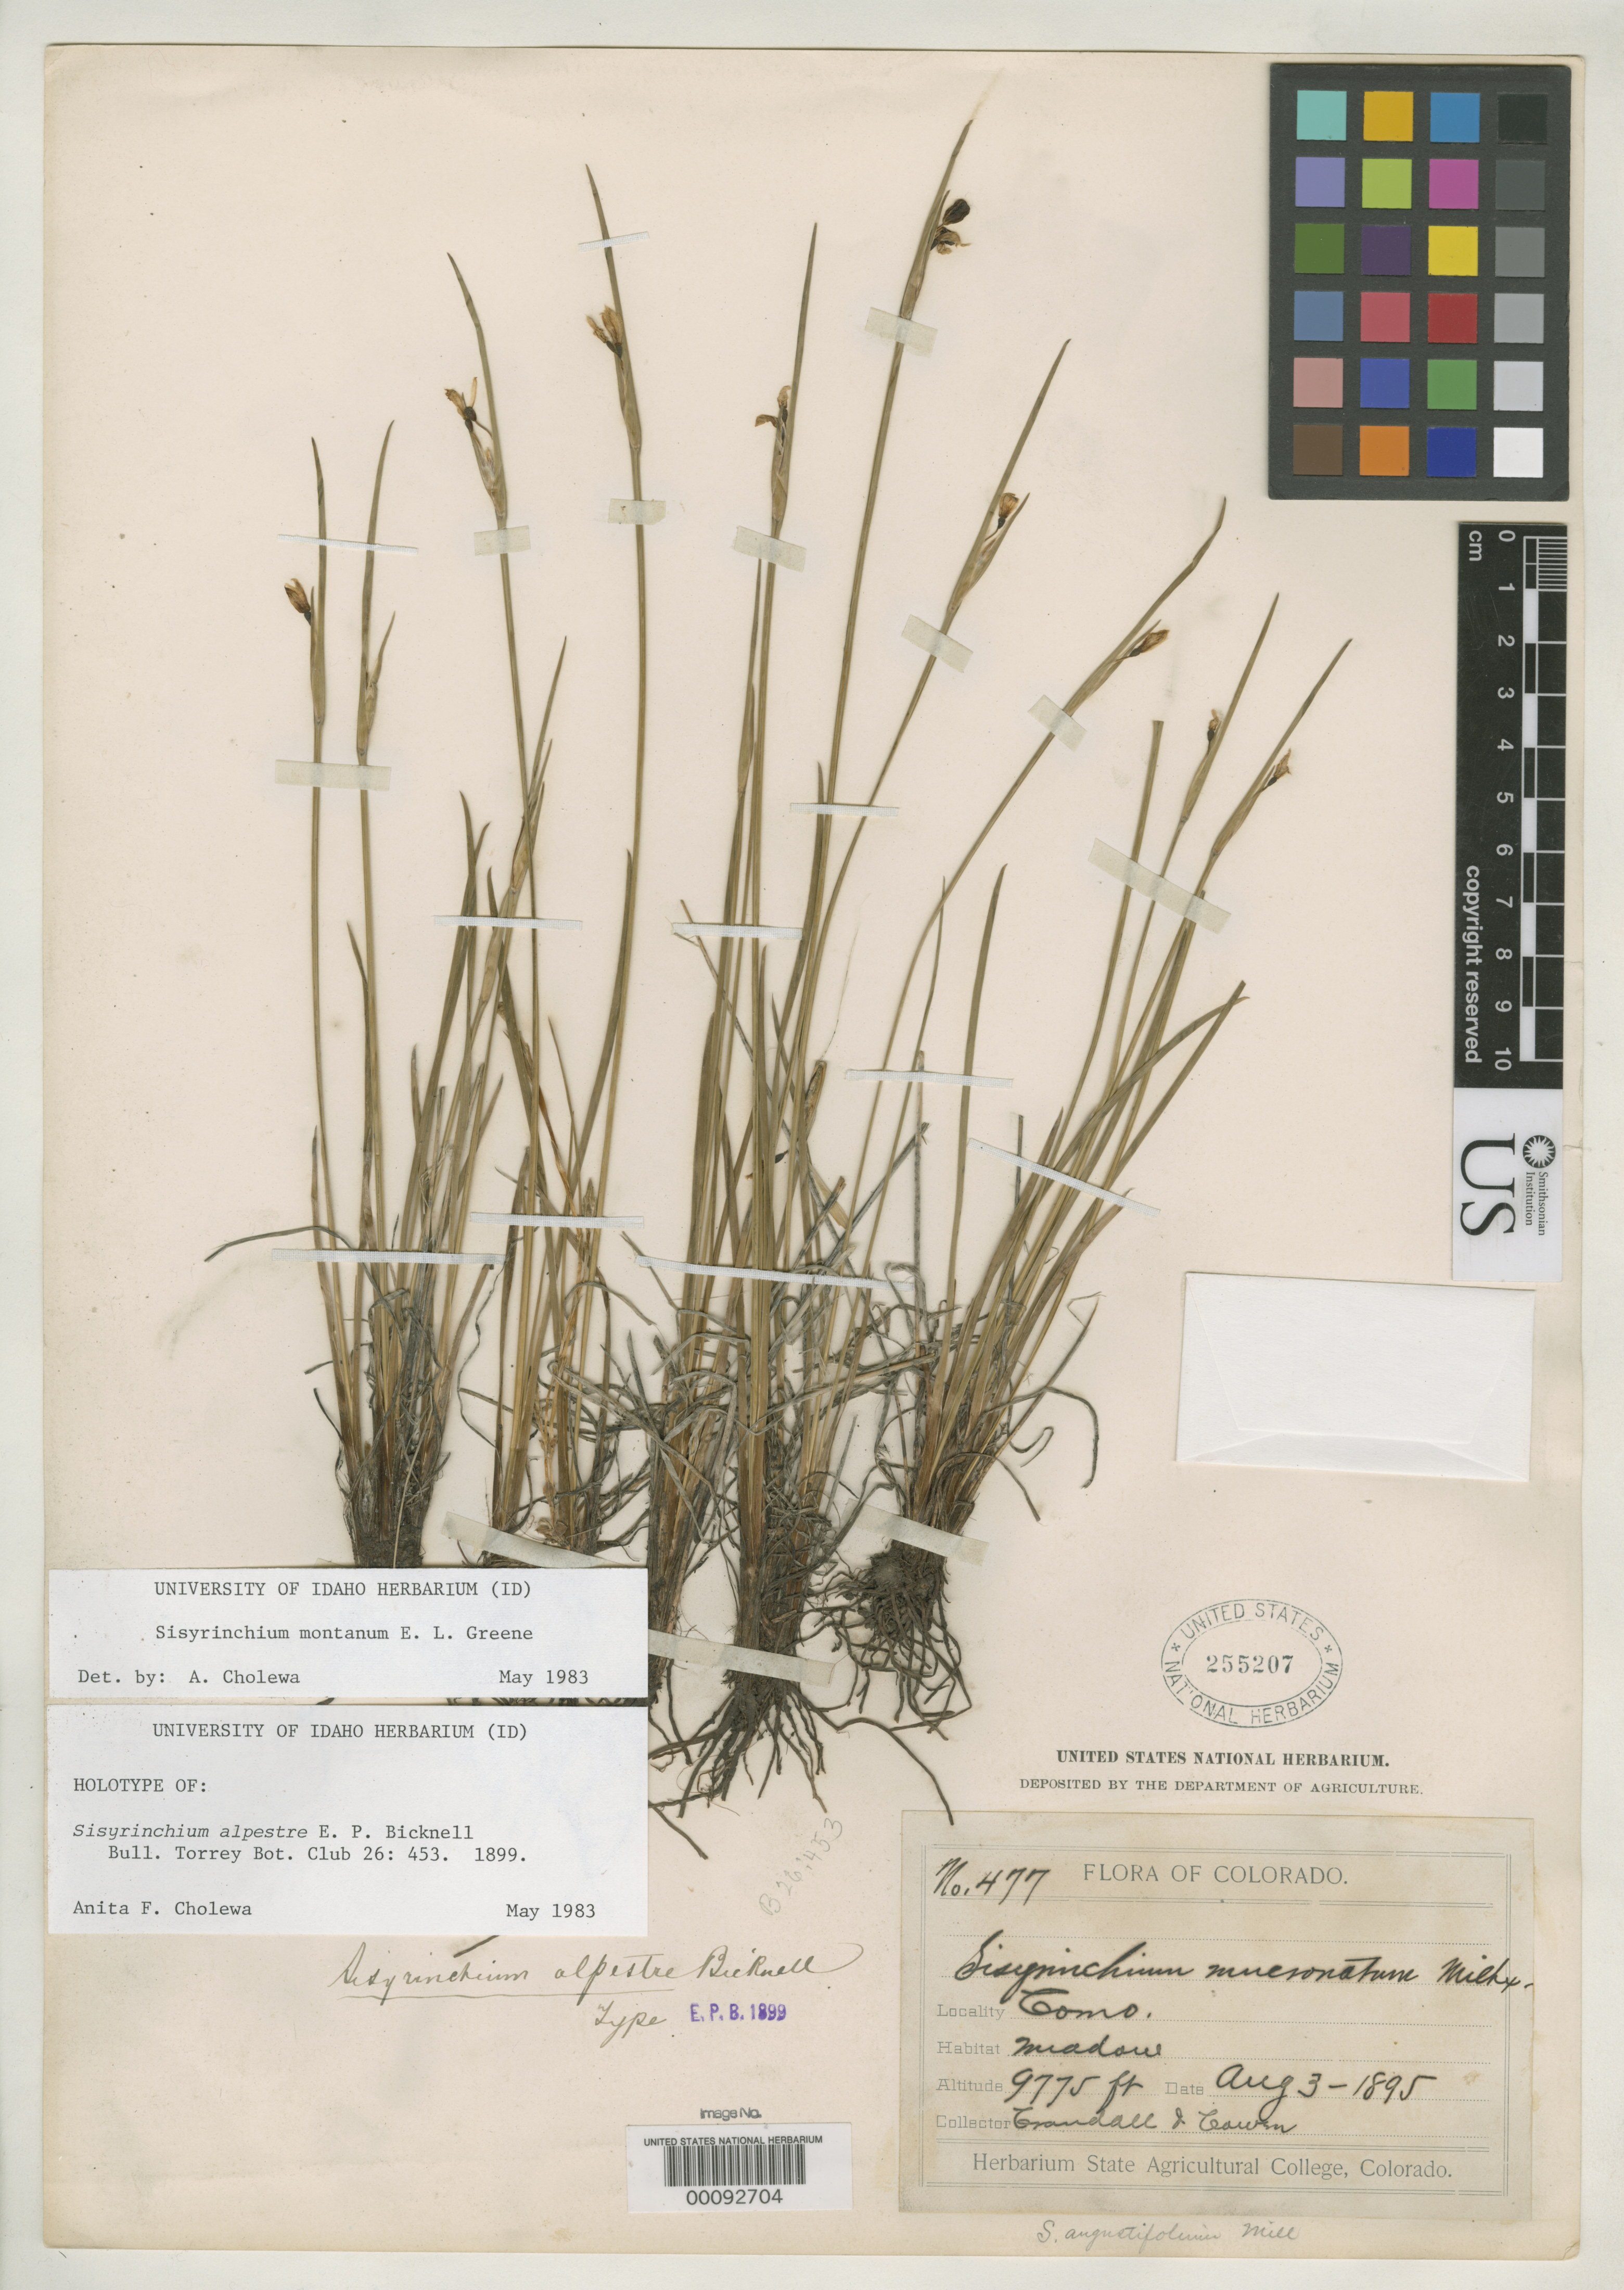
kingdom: Plantae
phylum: Tracheophyta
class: Liliopsida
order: Asparagales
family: Iridaceae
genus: Sisyrinchium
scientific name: Sisyrinchium alpestre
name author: E.P. Bicknell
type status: Holotype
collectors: C. Crandall & J. H. Cowen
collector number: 477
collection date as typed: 03 Aug 1895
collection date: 1895-08-03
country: United States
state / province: Colorado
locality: Como.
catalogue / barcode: US 255207